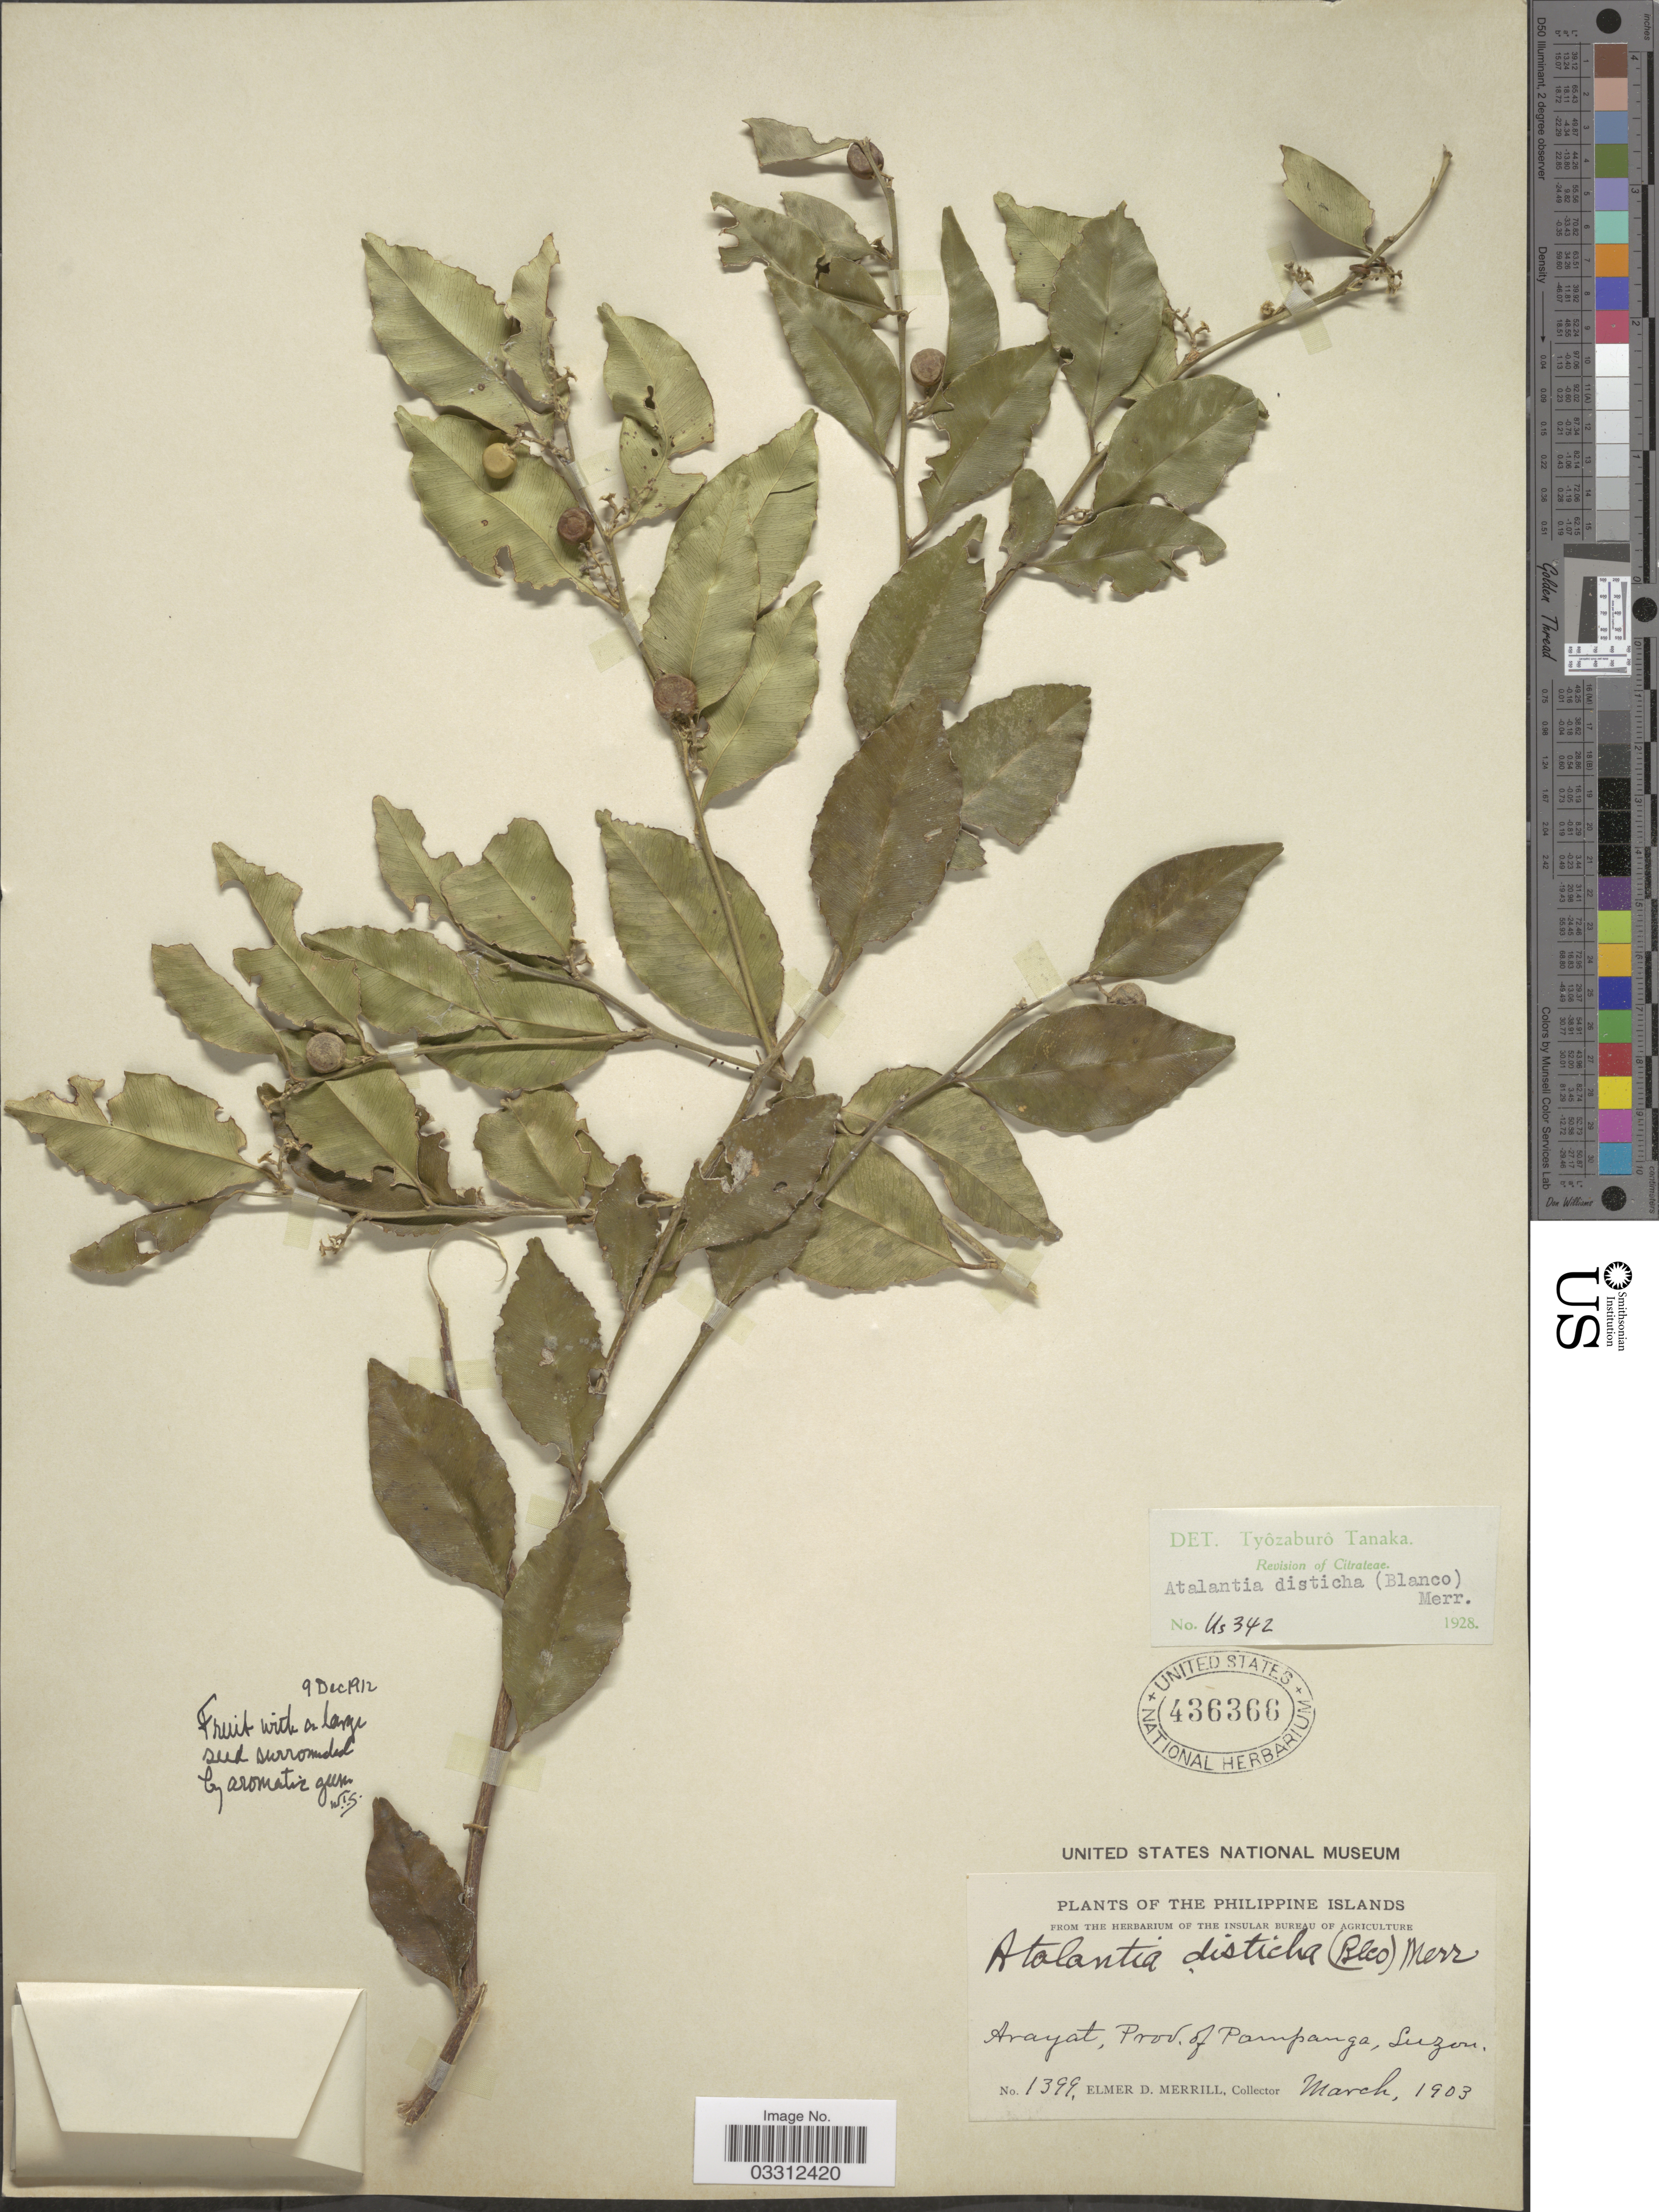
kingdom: Plantae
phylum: Tracheophyta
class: Magnoliopsida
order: Sapindales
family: Rutaceae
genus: Atalantia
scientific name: Atalantia racemosa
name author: Wight ex Hook.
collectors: E. D. Merrill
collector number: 1399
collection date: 1903-03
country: Philippines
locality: Arayat, Prov. of Pampanga, Luzon.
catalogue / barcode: US 436366